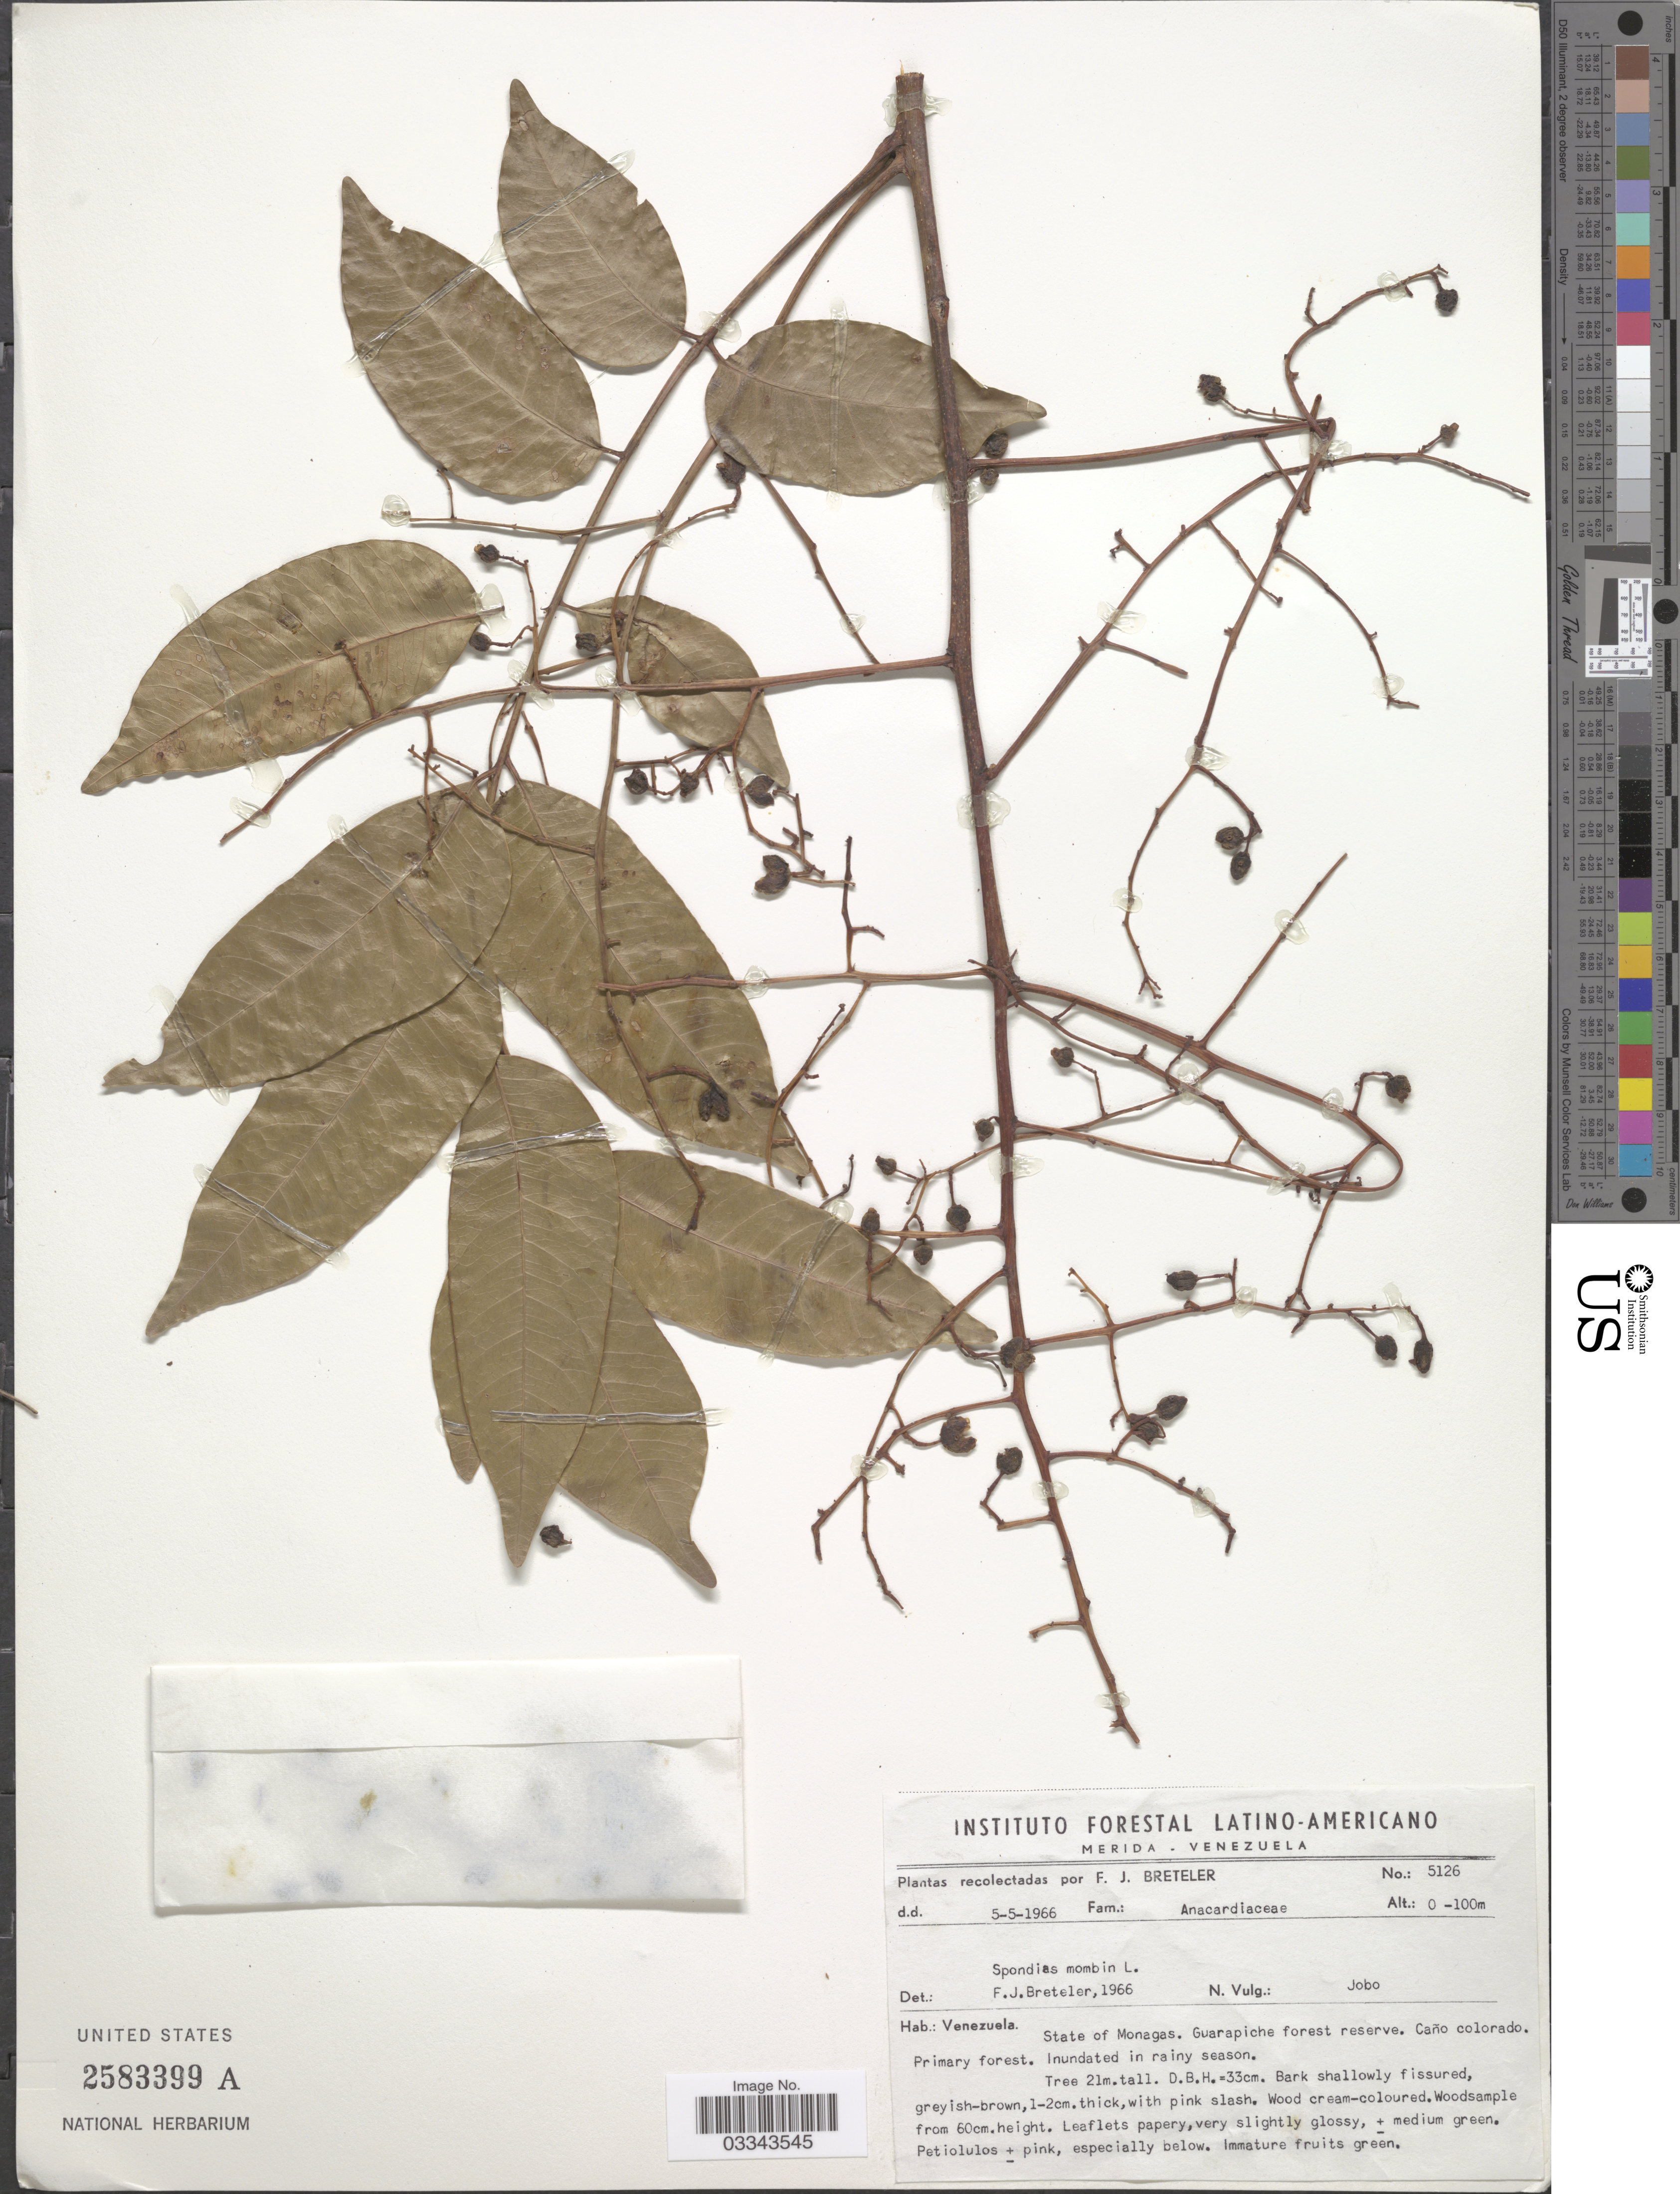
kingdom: Plantae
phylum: Tracheophyta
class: Magnoliopsida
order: Sapindales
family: Anacardiaceae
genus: Spondias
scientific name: Spondias mombin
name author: L.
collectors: F. J. Breteler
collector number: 5126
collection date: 1966-05-05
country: Venezuela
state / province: Monagas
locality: Guarapiche forest reserve. Caño colorado.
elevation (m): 0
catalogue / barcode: US 2583399A